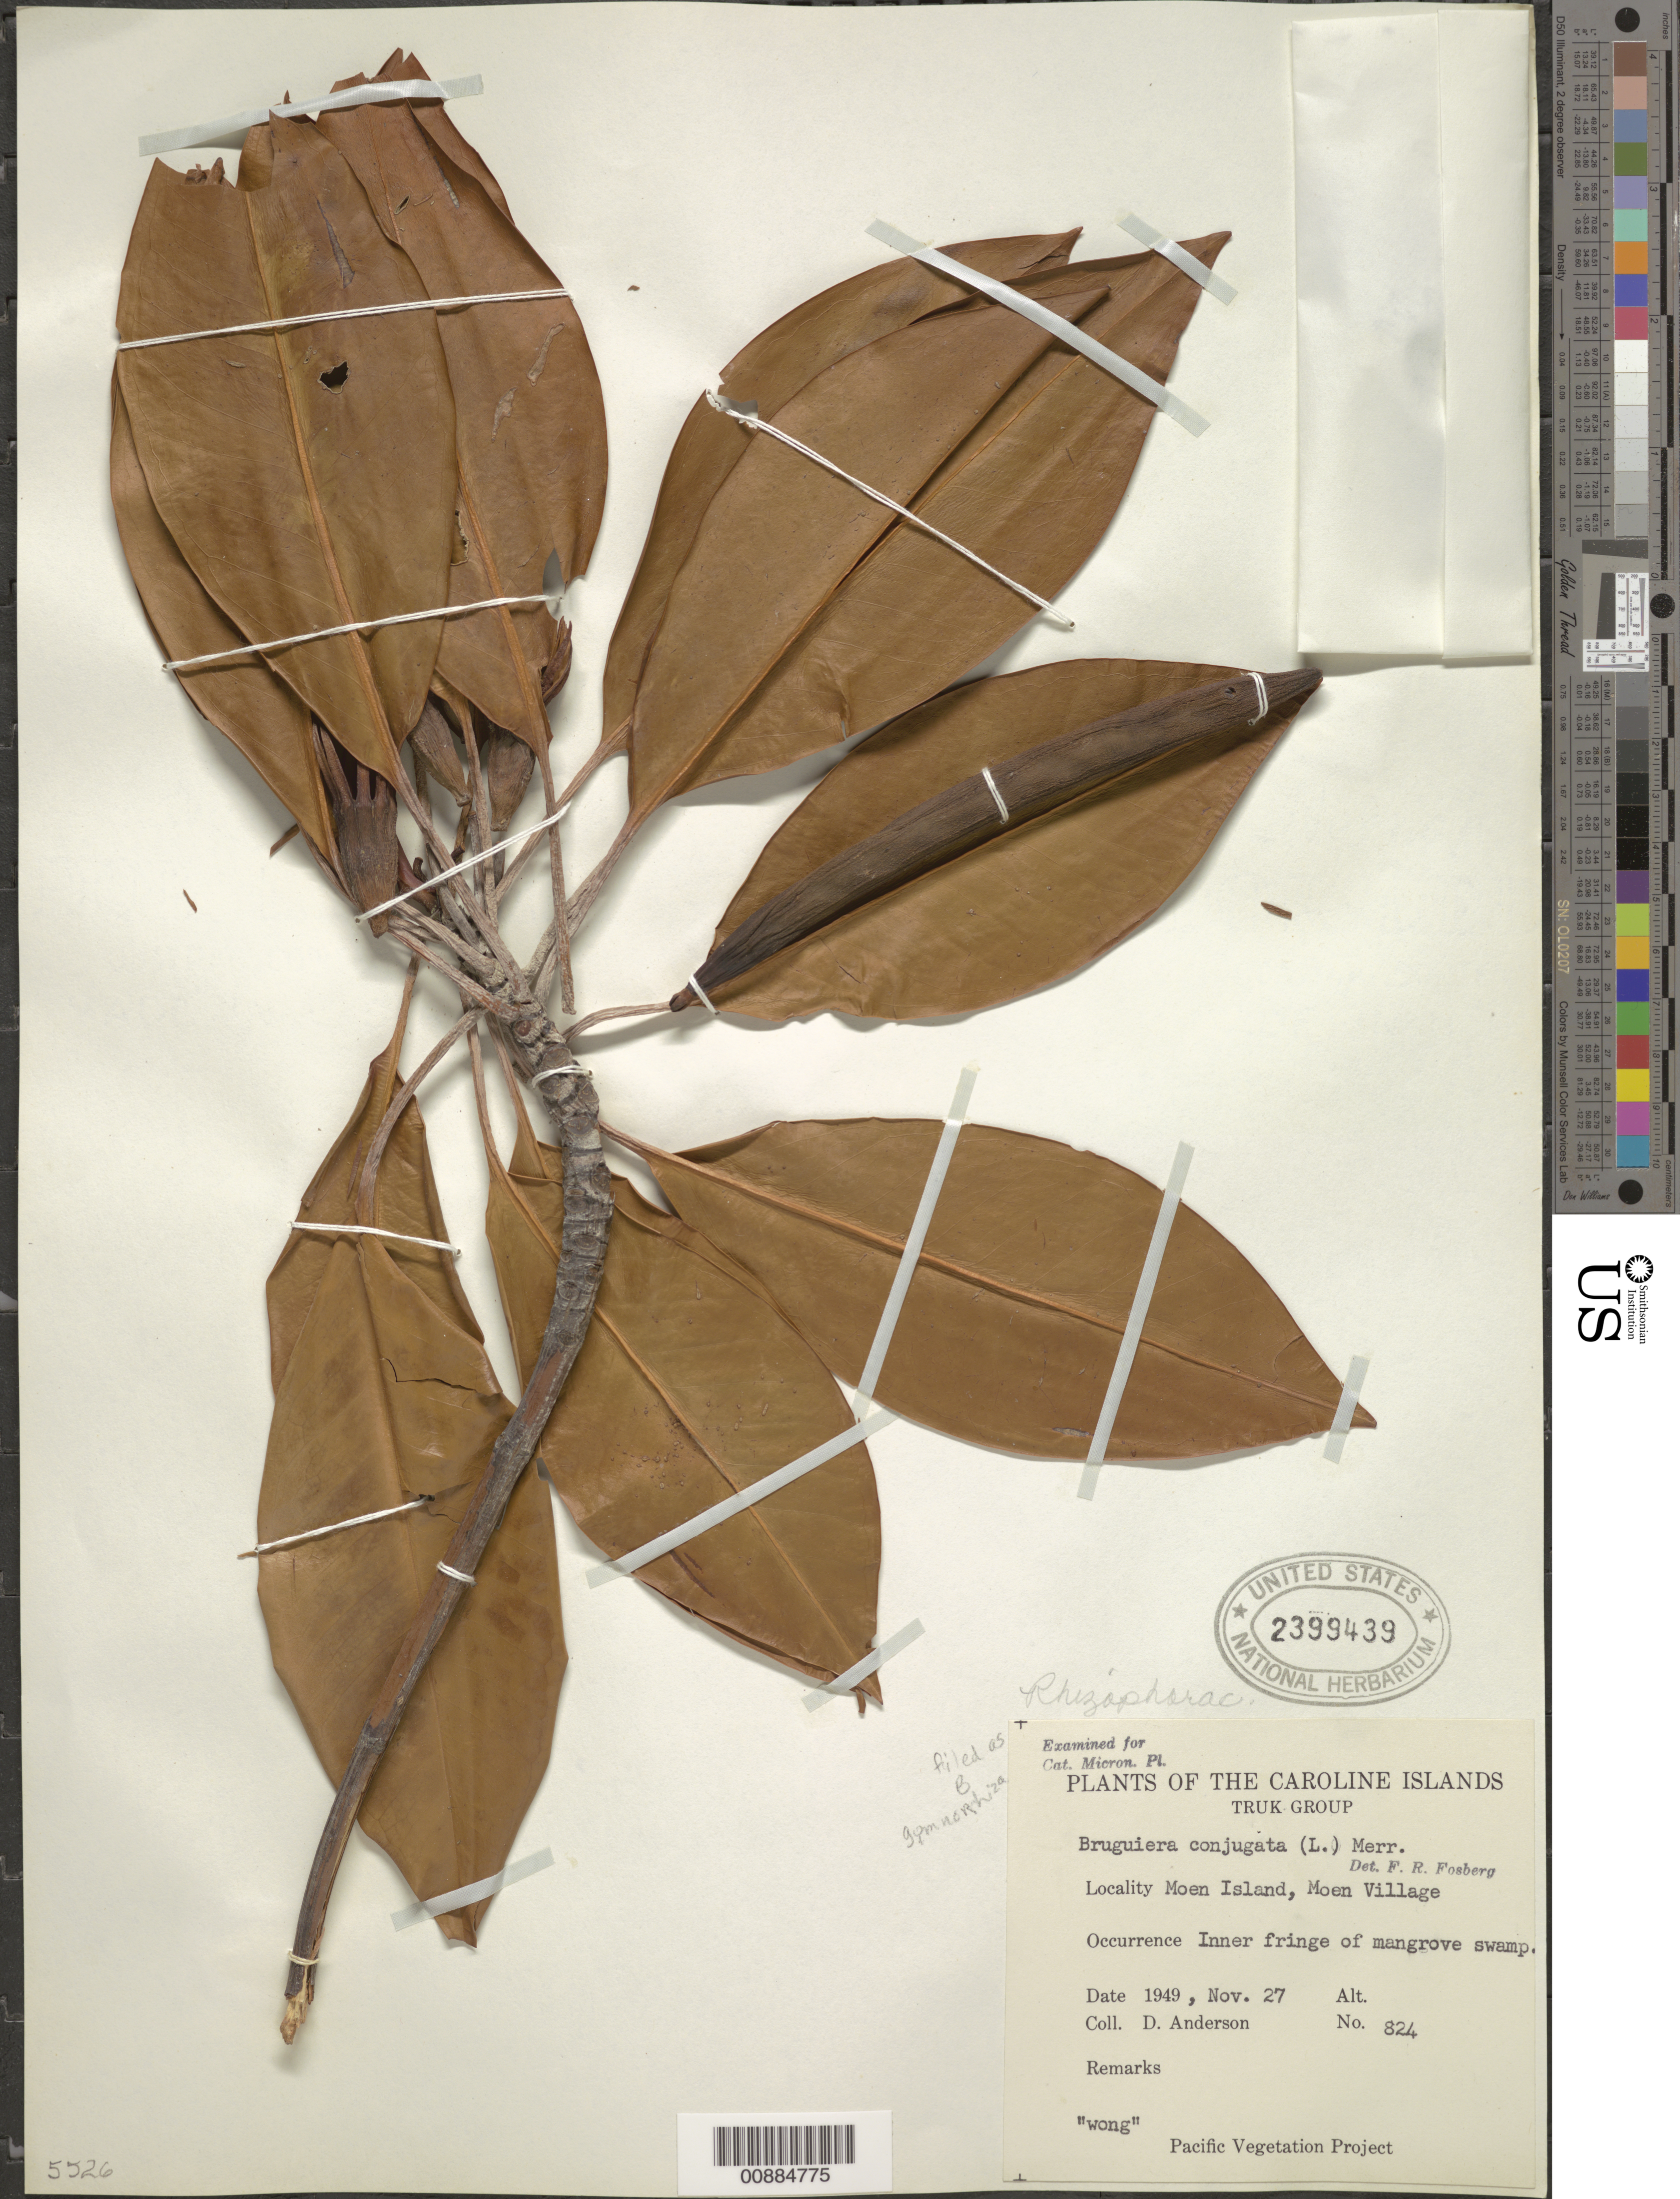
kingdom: Plantae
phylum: Tracheophyta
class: Magnoliopsida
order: Malpighiales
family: Rhizophoraceae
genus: Bruguiera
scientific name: Bruguiera gymnorhiza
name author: (L.) Savigny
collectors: D. Anderson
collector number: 824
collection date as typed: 27 Nov 1949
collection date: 1949-11-27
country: Micronesia, Federated States of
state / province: Truk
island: Moen [Wono]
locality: Moen Village.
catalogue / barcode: US 2399439